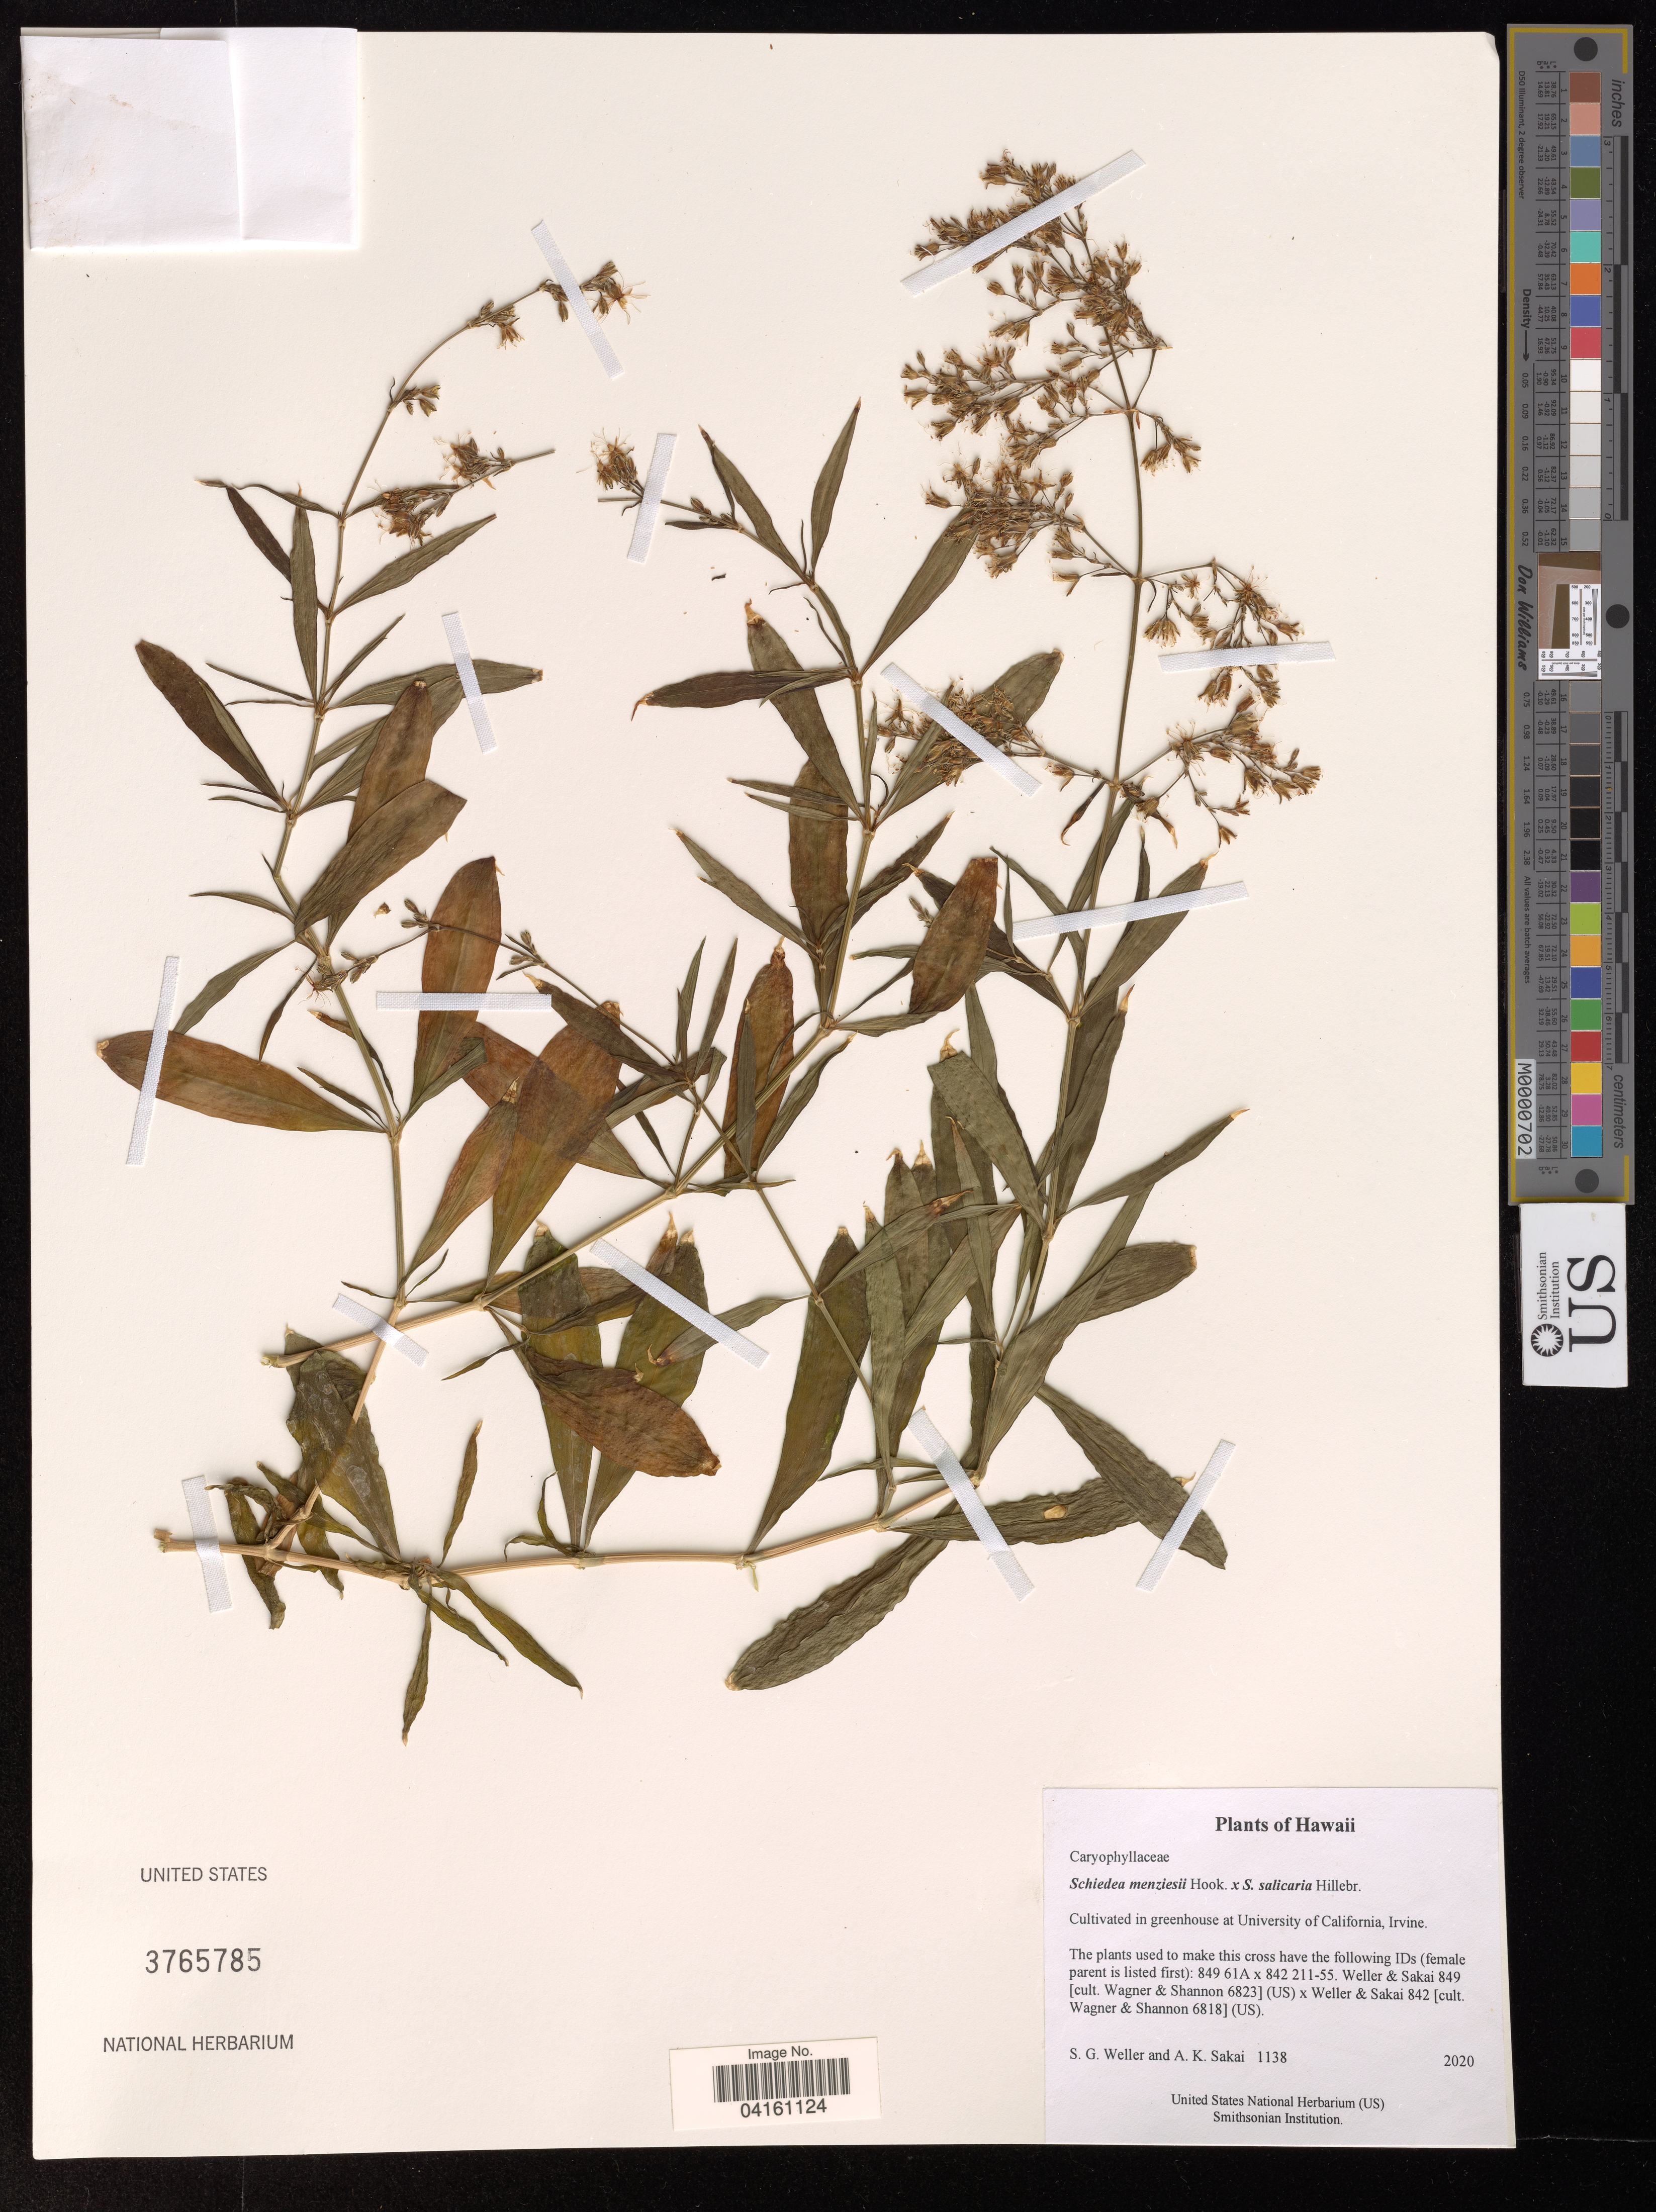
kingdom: Plantae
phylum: Tracheophyta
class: Magnoliopsida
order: Caryophyllales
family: Caryophyllaceae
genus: Schiedea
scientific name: Schiedea menziesii x S. salicaria Hillebr.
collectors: S. G. Weller & A. Sakai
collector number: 1138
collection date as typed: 2020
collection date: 2020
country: United States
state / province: California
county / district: Orange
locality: Cultivated in greenhouse at University of California, Irvine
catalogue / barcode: US 3765785